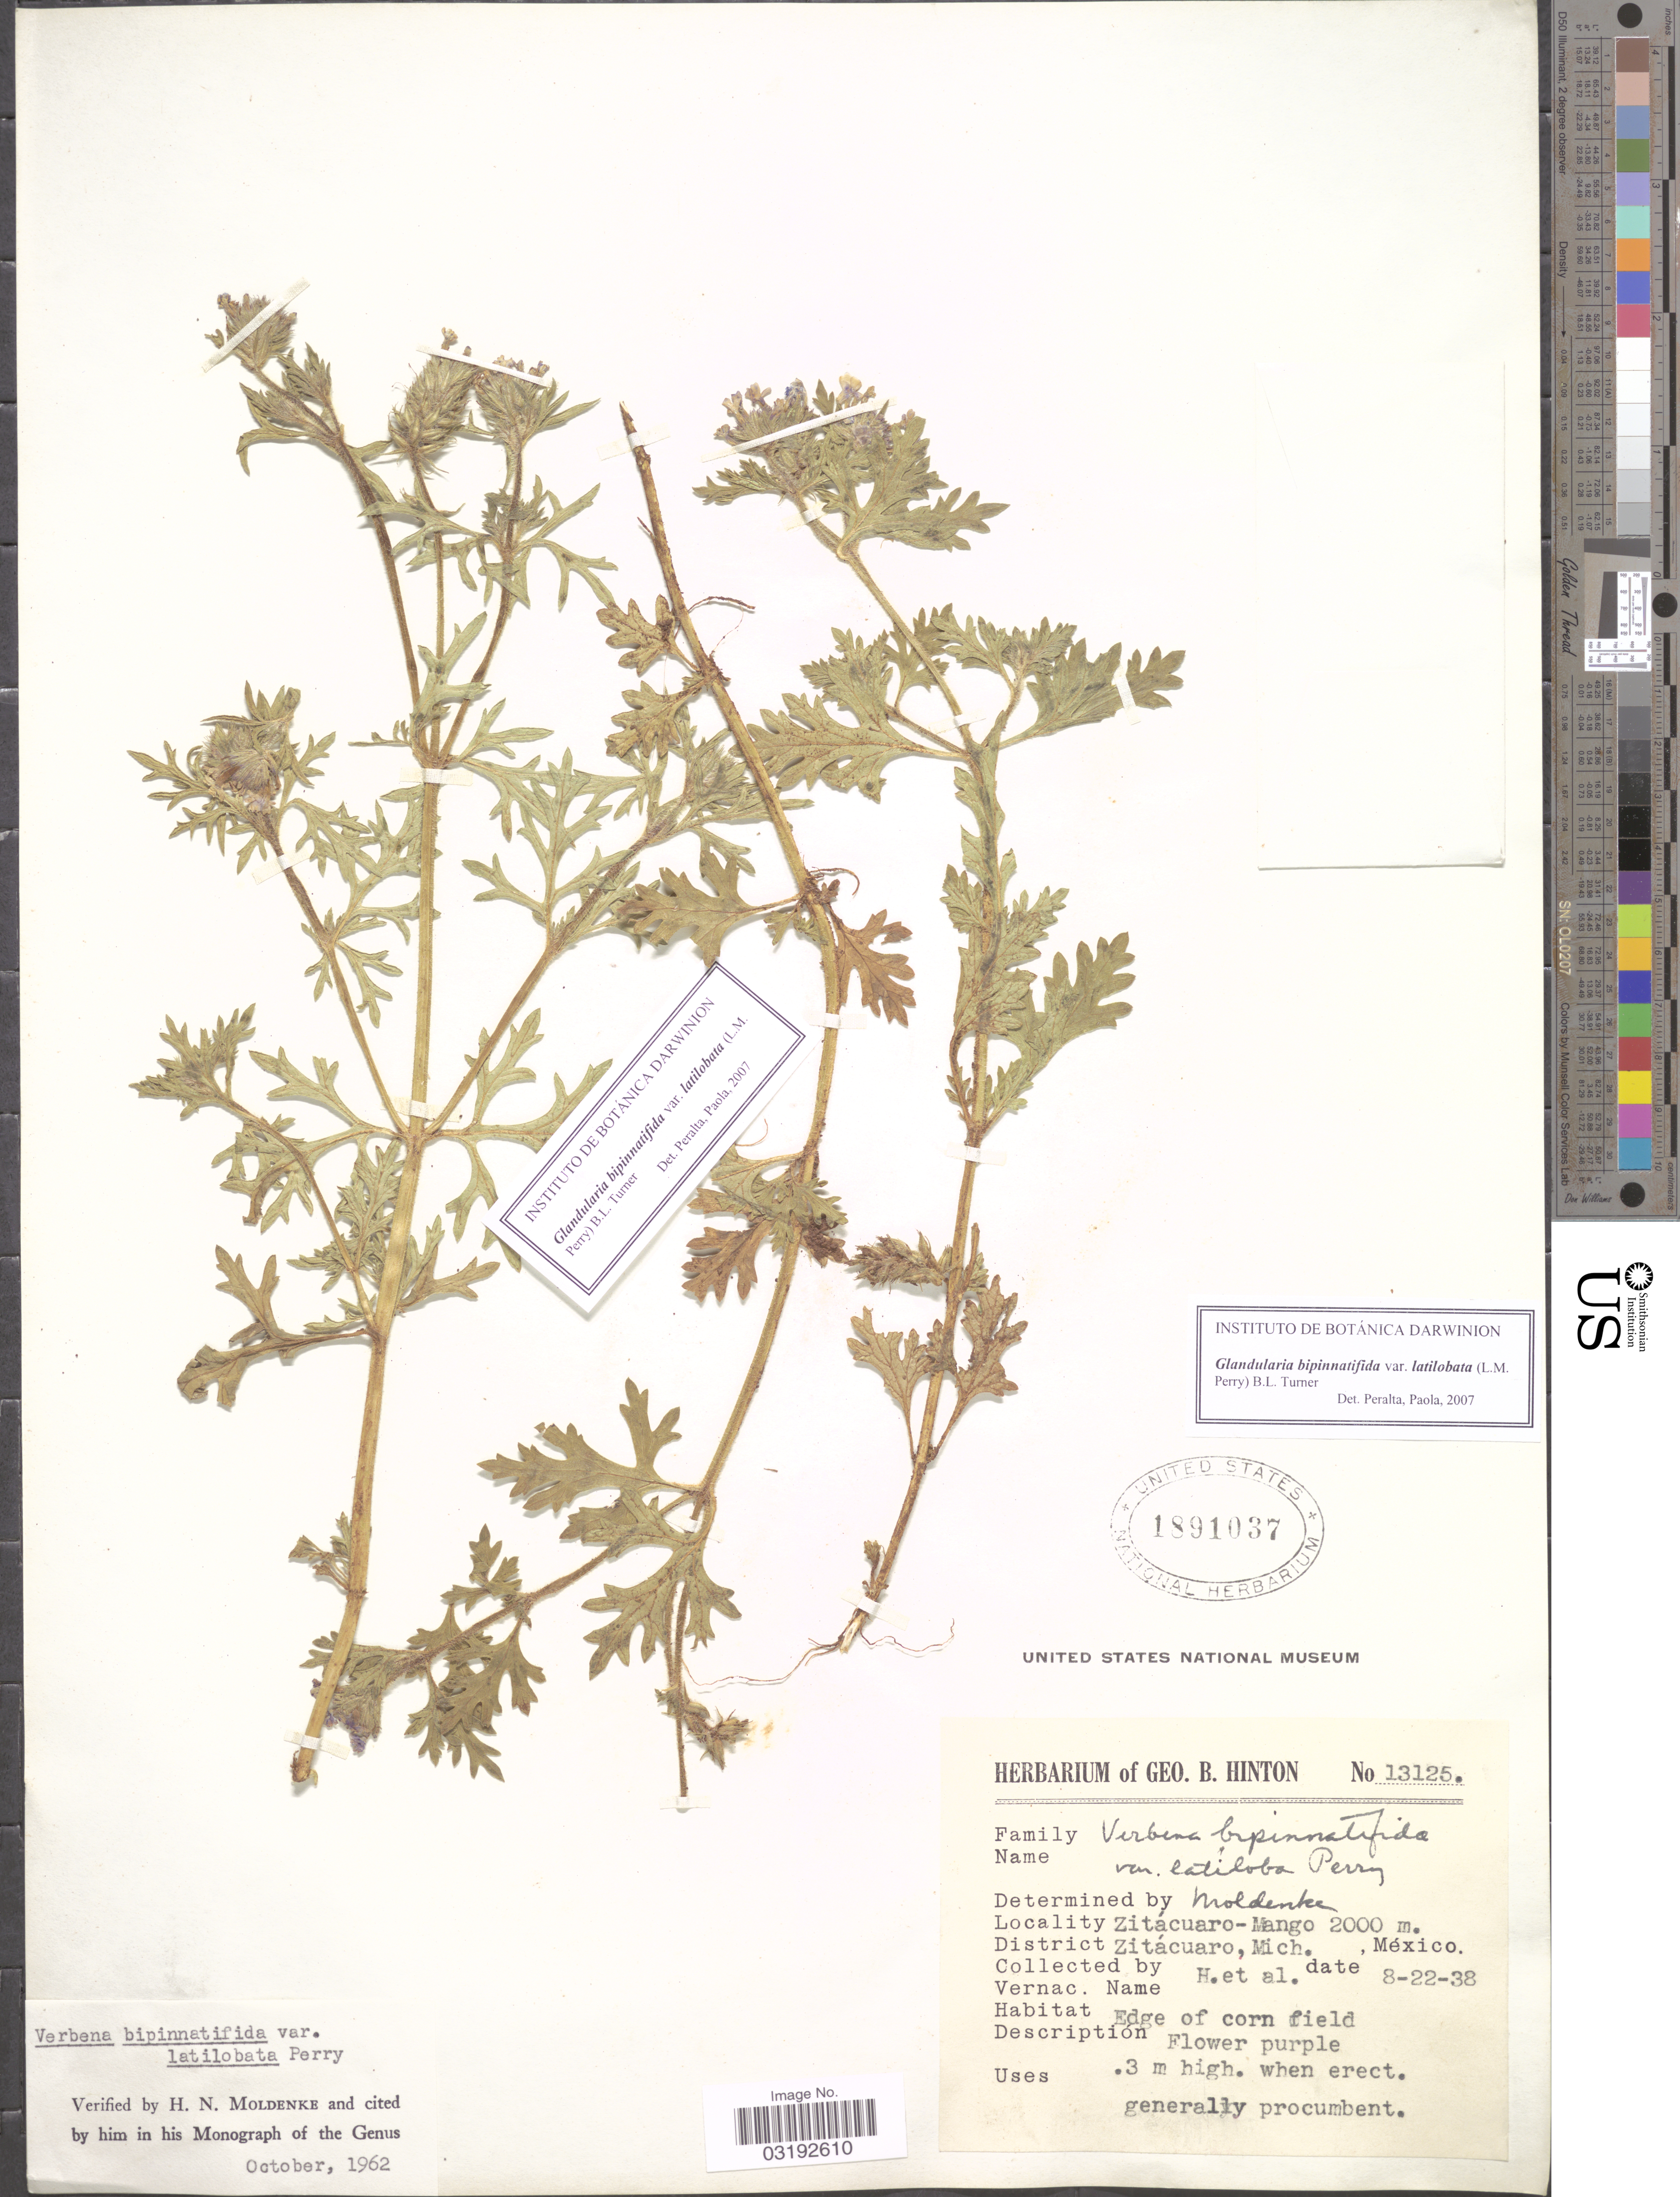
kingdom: Plantae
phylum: Tracheophyta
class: Magnoliopsida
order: Lamiales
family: Verbenaceae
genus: Verbena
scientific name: Verbena bipinnatifida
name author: (Schauer) Nutt.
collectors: G. B. Hinton & et al.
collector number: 13125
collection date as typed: Transcribed d/m/y: 22/8/38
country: Mexico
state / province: Michoacán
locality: Zitácuaro-Mango. District Zitácuaro.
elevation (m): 2000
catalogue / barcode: US 1891037